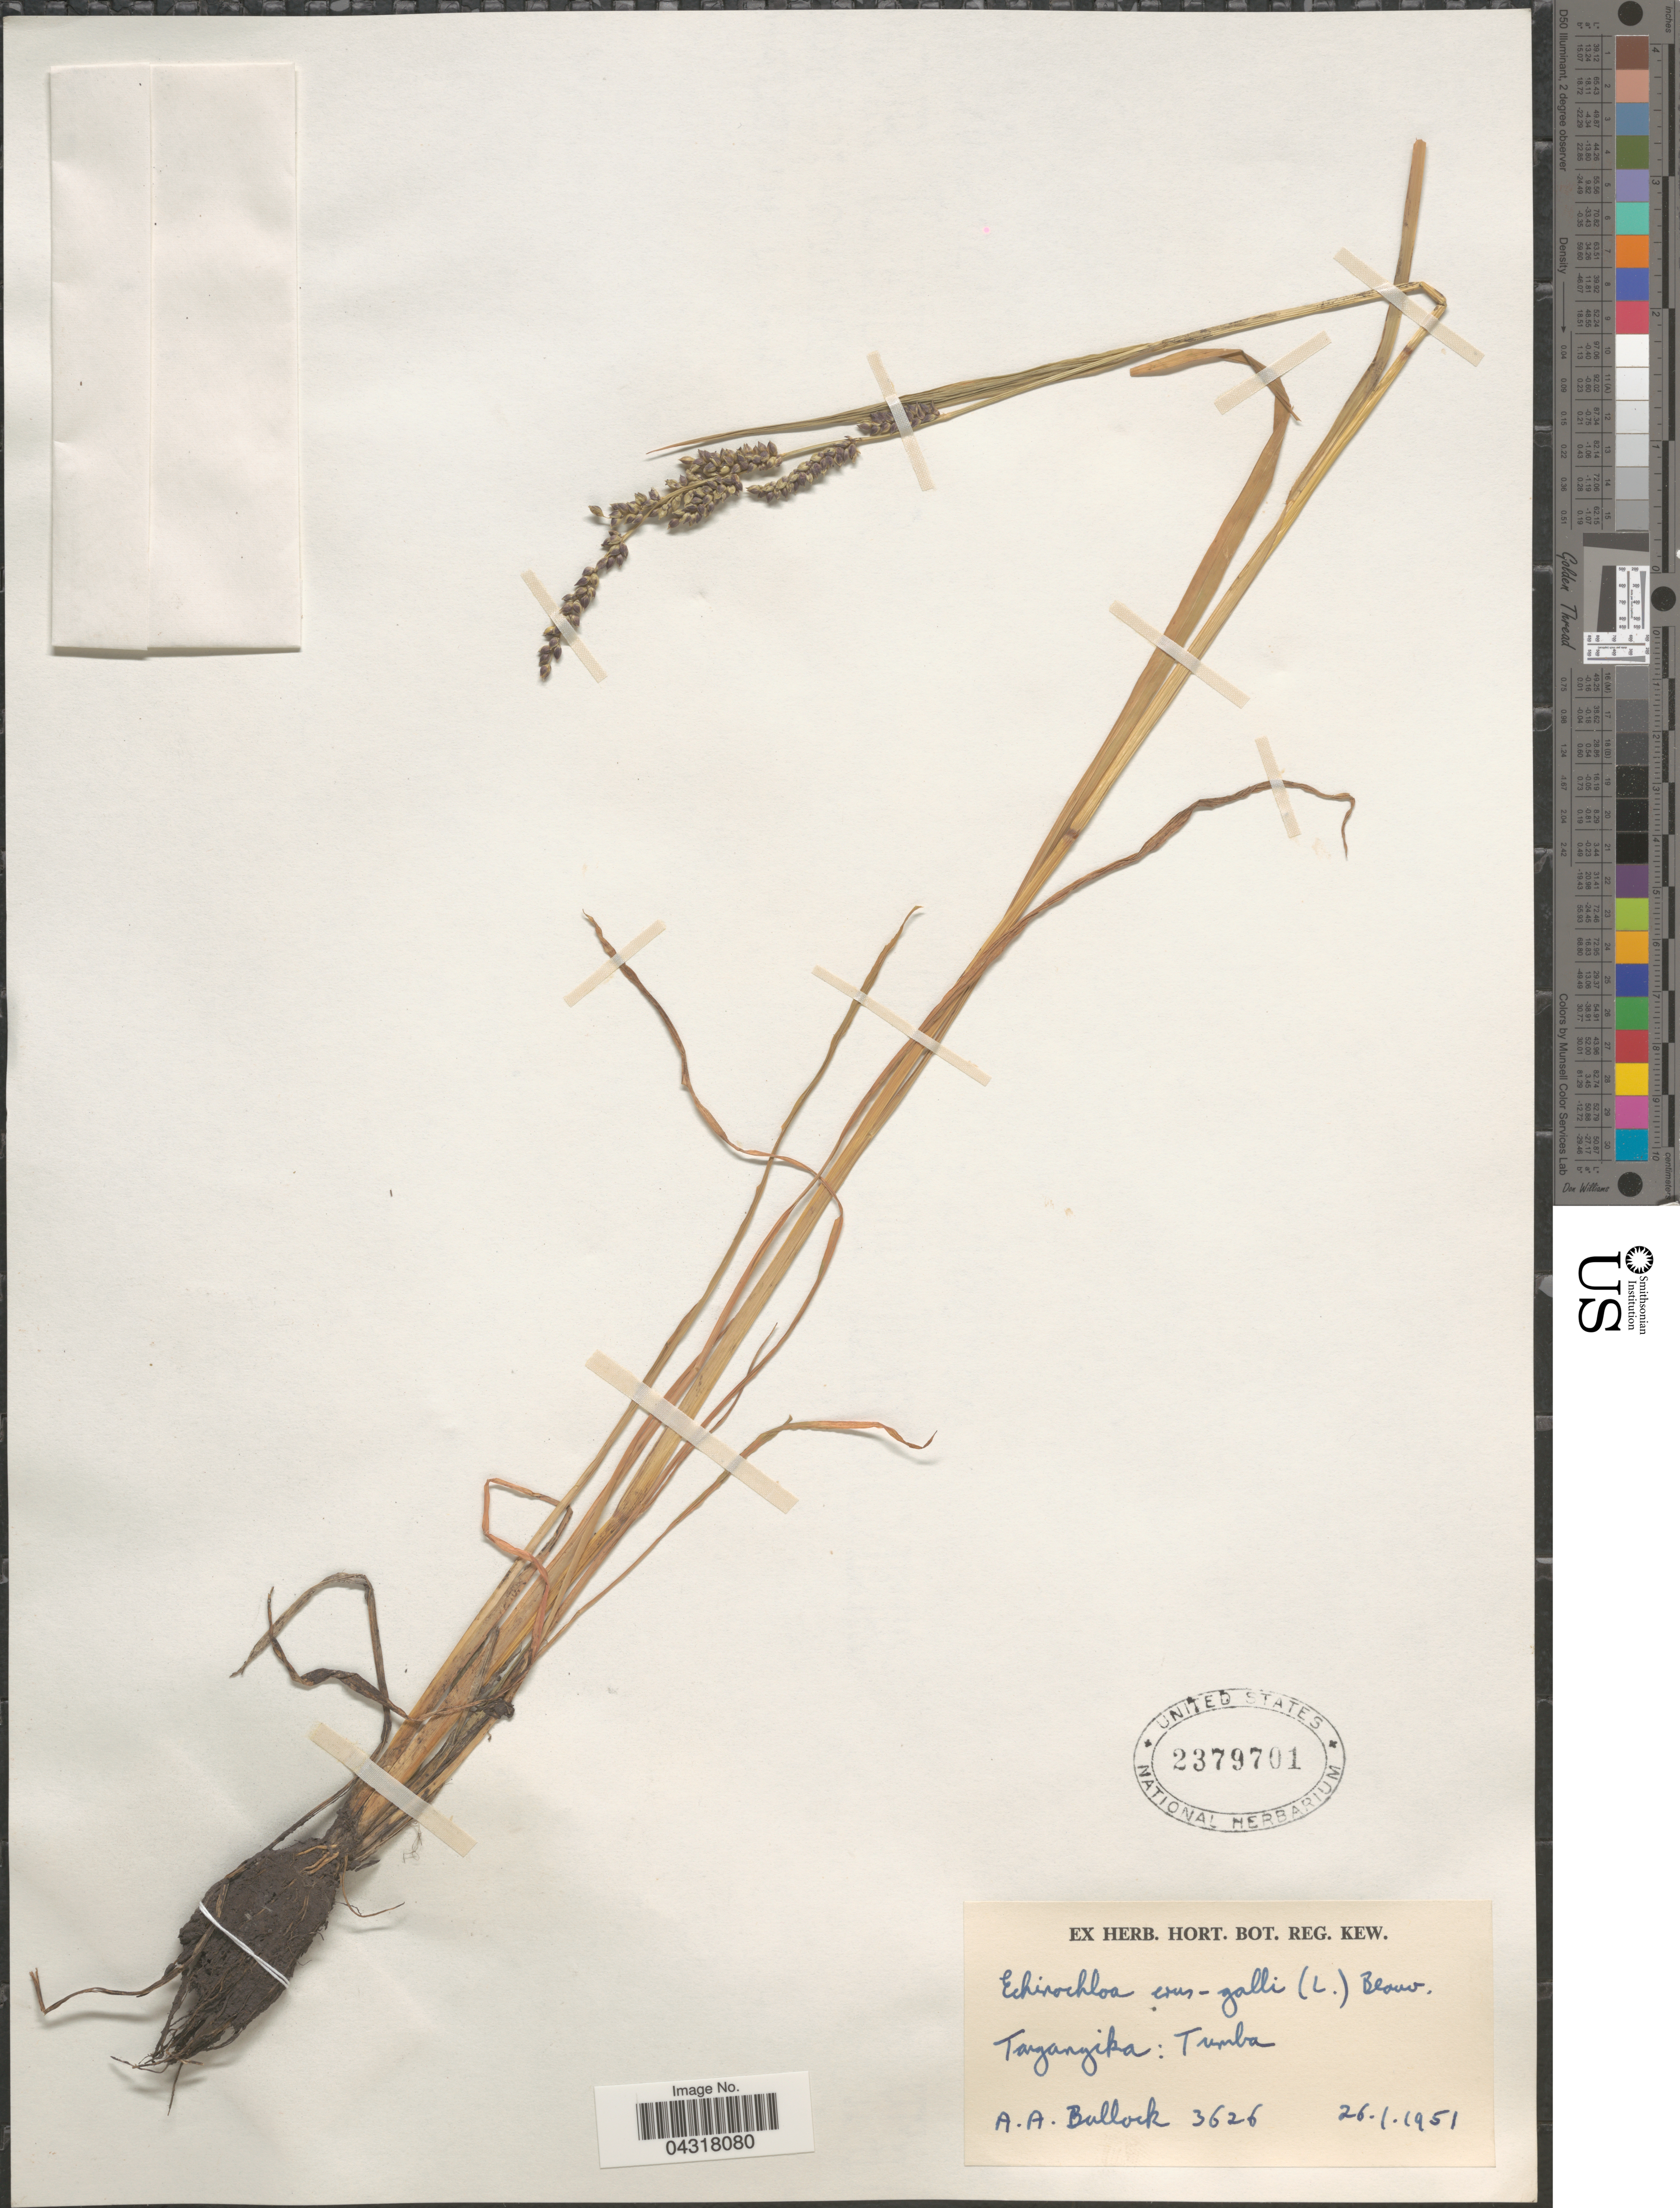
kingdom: Plantae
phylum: Tracheophyta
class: Liliopsida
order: Poales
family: Poaceae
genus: Echinochloa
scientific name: Echinochloa sp.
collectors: A. Bullock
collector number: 3626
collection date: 1951-01-26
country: Tanzania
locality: Tanganyika: Tumba.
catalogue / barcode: US 2379701